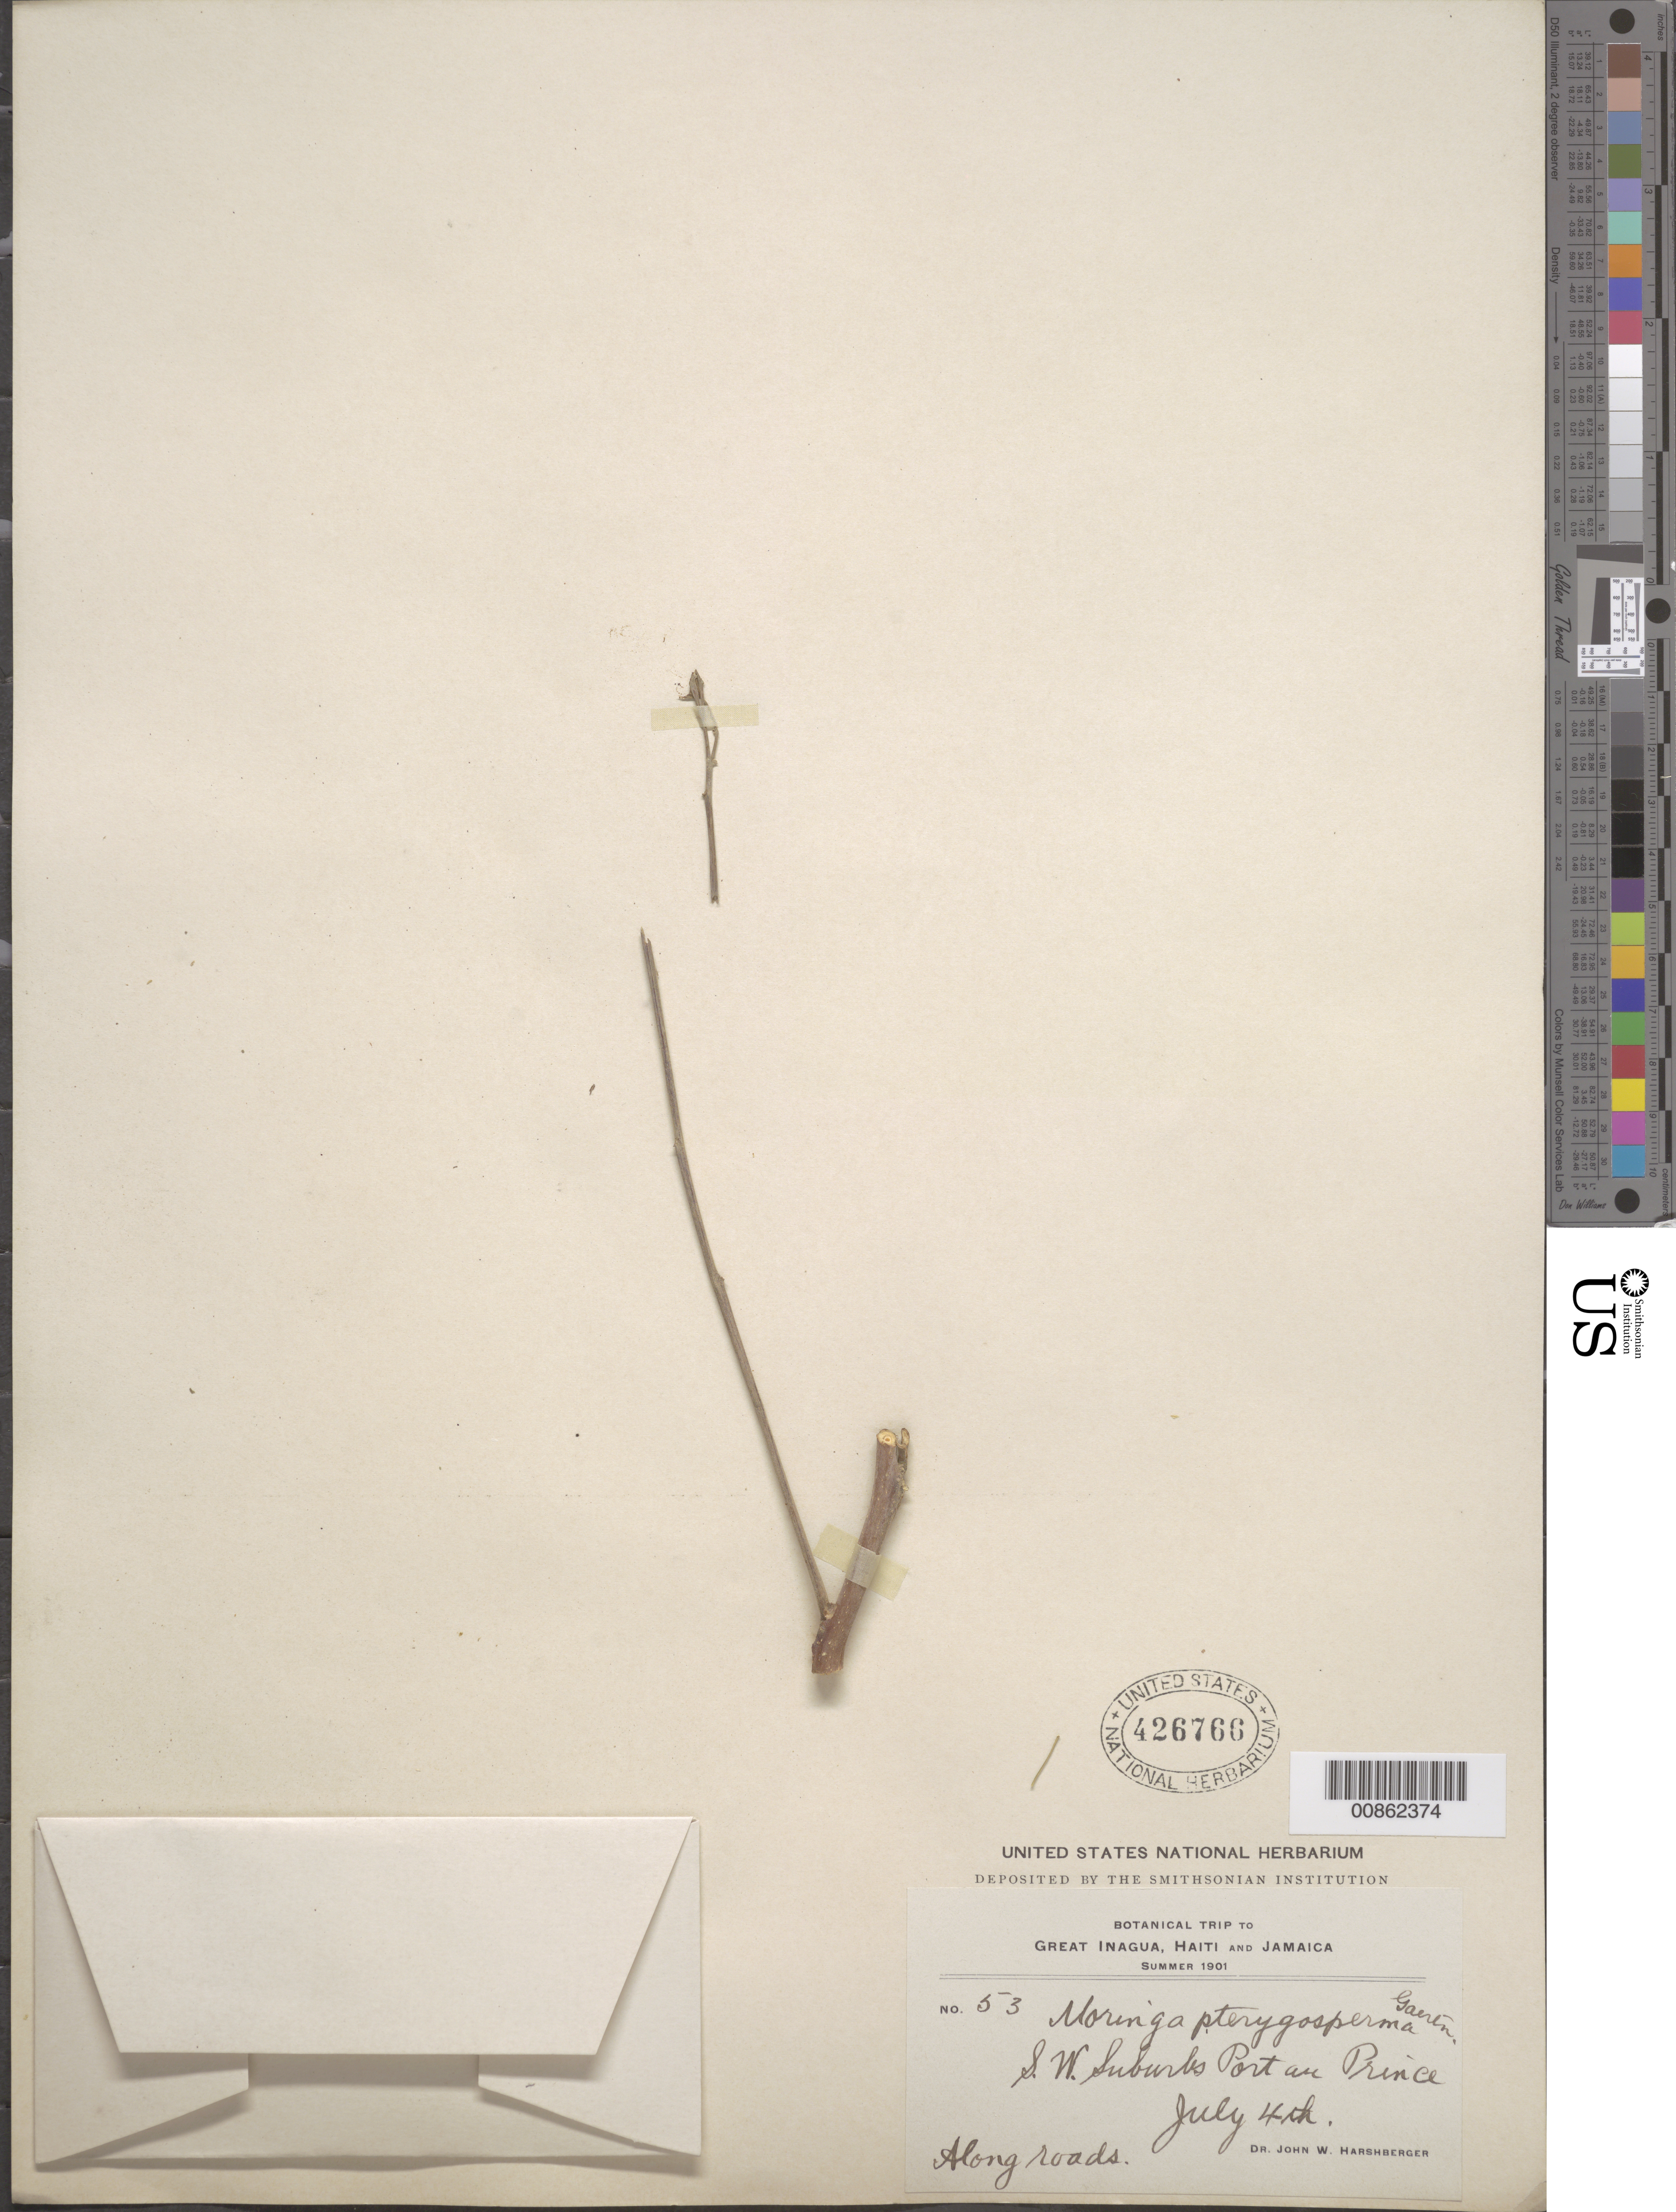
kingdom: Plantae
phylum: Tracheophyta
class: Magnoliopsida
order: Brassicales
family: Moringaceae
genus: Moringa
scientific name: Moringa oleifera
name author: Lam.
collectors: J. W. Harshberger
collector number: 53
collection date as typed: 04 Jul 1901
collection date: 1901-07-04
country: Haiti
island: Hispaniola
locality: S.W. Suburbs Port au Prince.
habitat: Along roads.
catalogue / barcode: US 426766